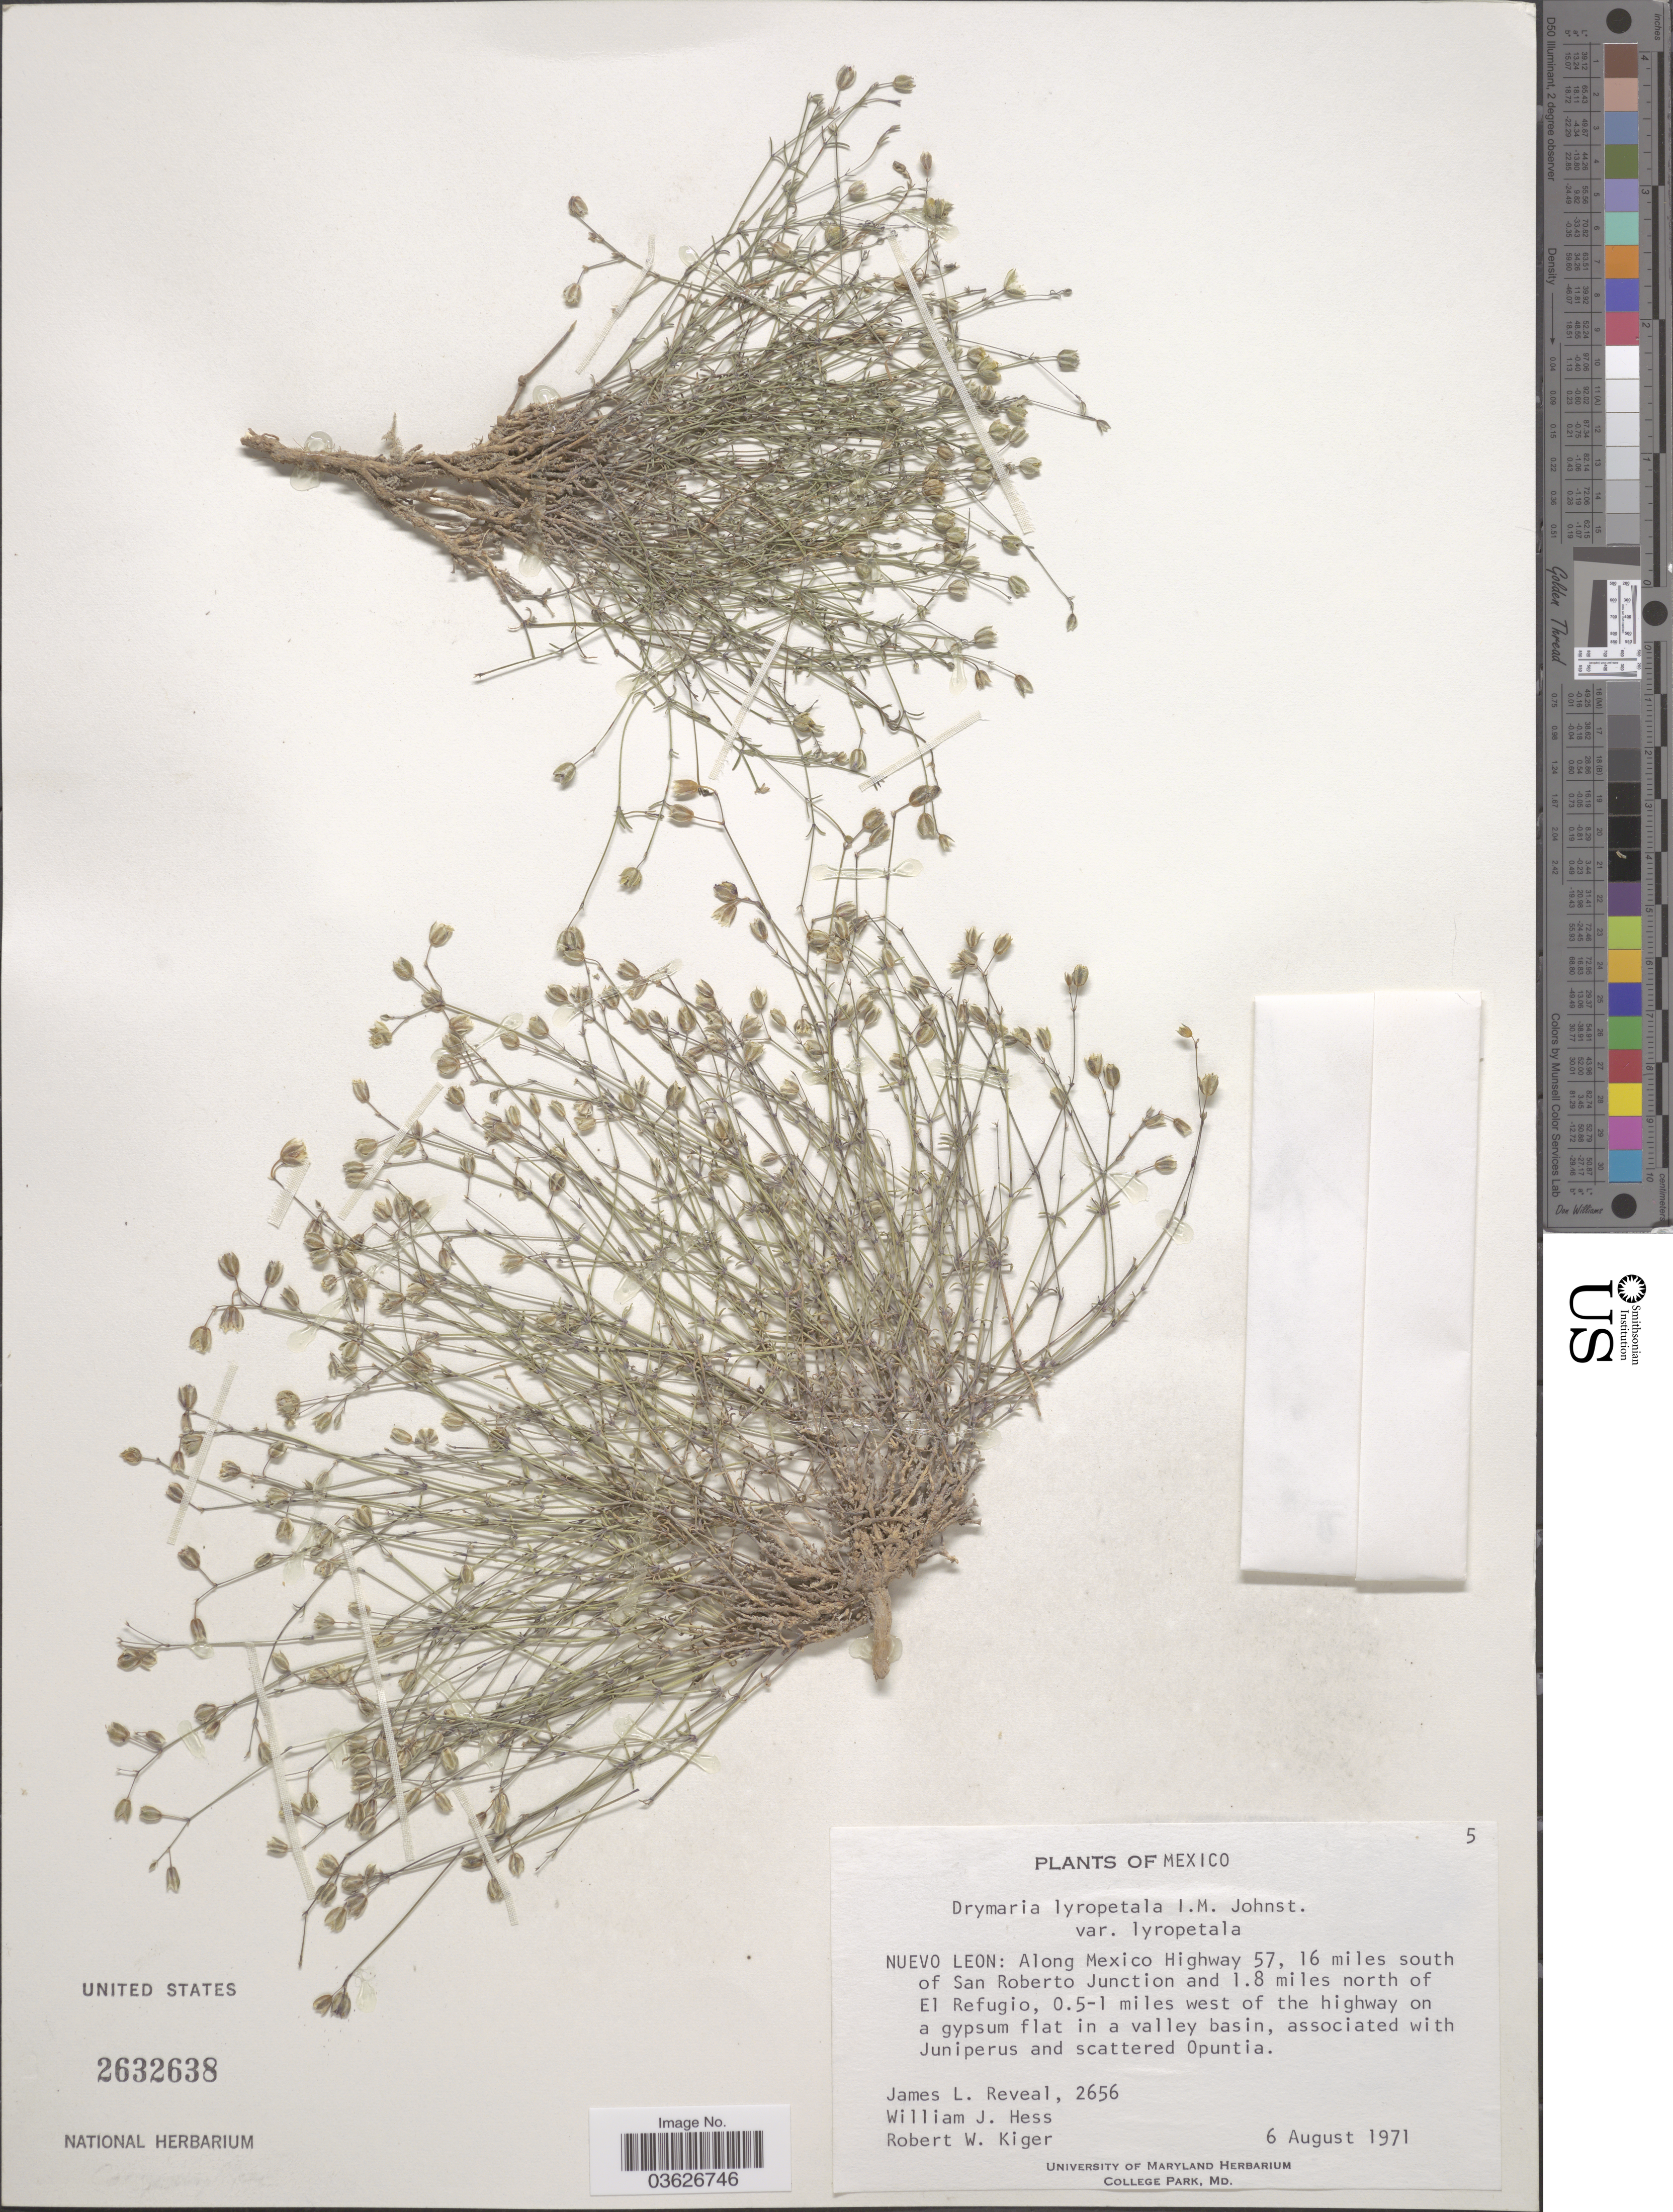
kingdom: Plantae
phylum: Tracheophyta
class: Magnoliopsida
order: Caryophyllales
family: Caryophyllaceae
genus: Drymaria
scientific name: Drymaria lyropetala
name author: I.M. Johnst.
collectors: J. L. Reveal, W. Hess & R. Kiger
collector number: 2656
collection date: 1971-08-06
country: Mexico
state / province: Nuevo León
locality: Along Mexico Highway 57, 16 miles south of San Roberto Junction and 1.8 miles north of El Refugio, 0.5-1 miles west of the highway on a gypsum flat in a valley basin.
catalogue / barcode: US 2632638